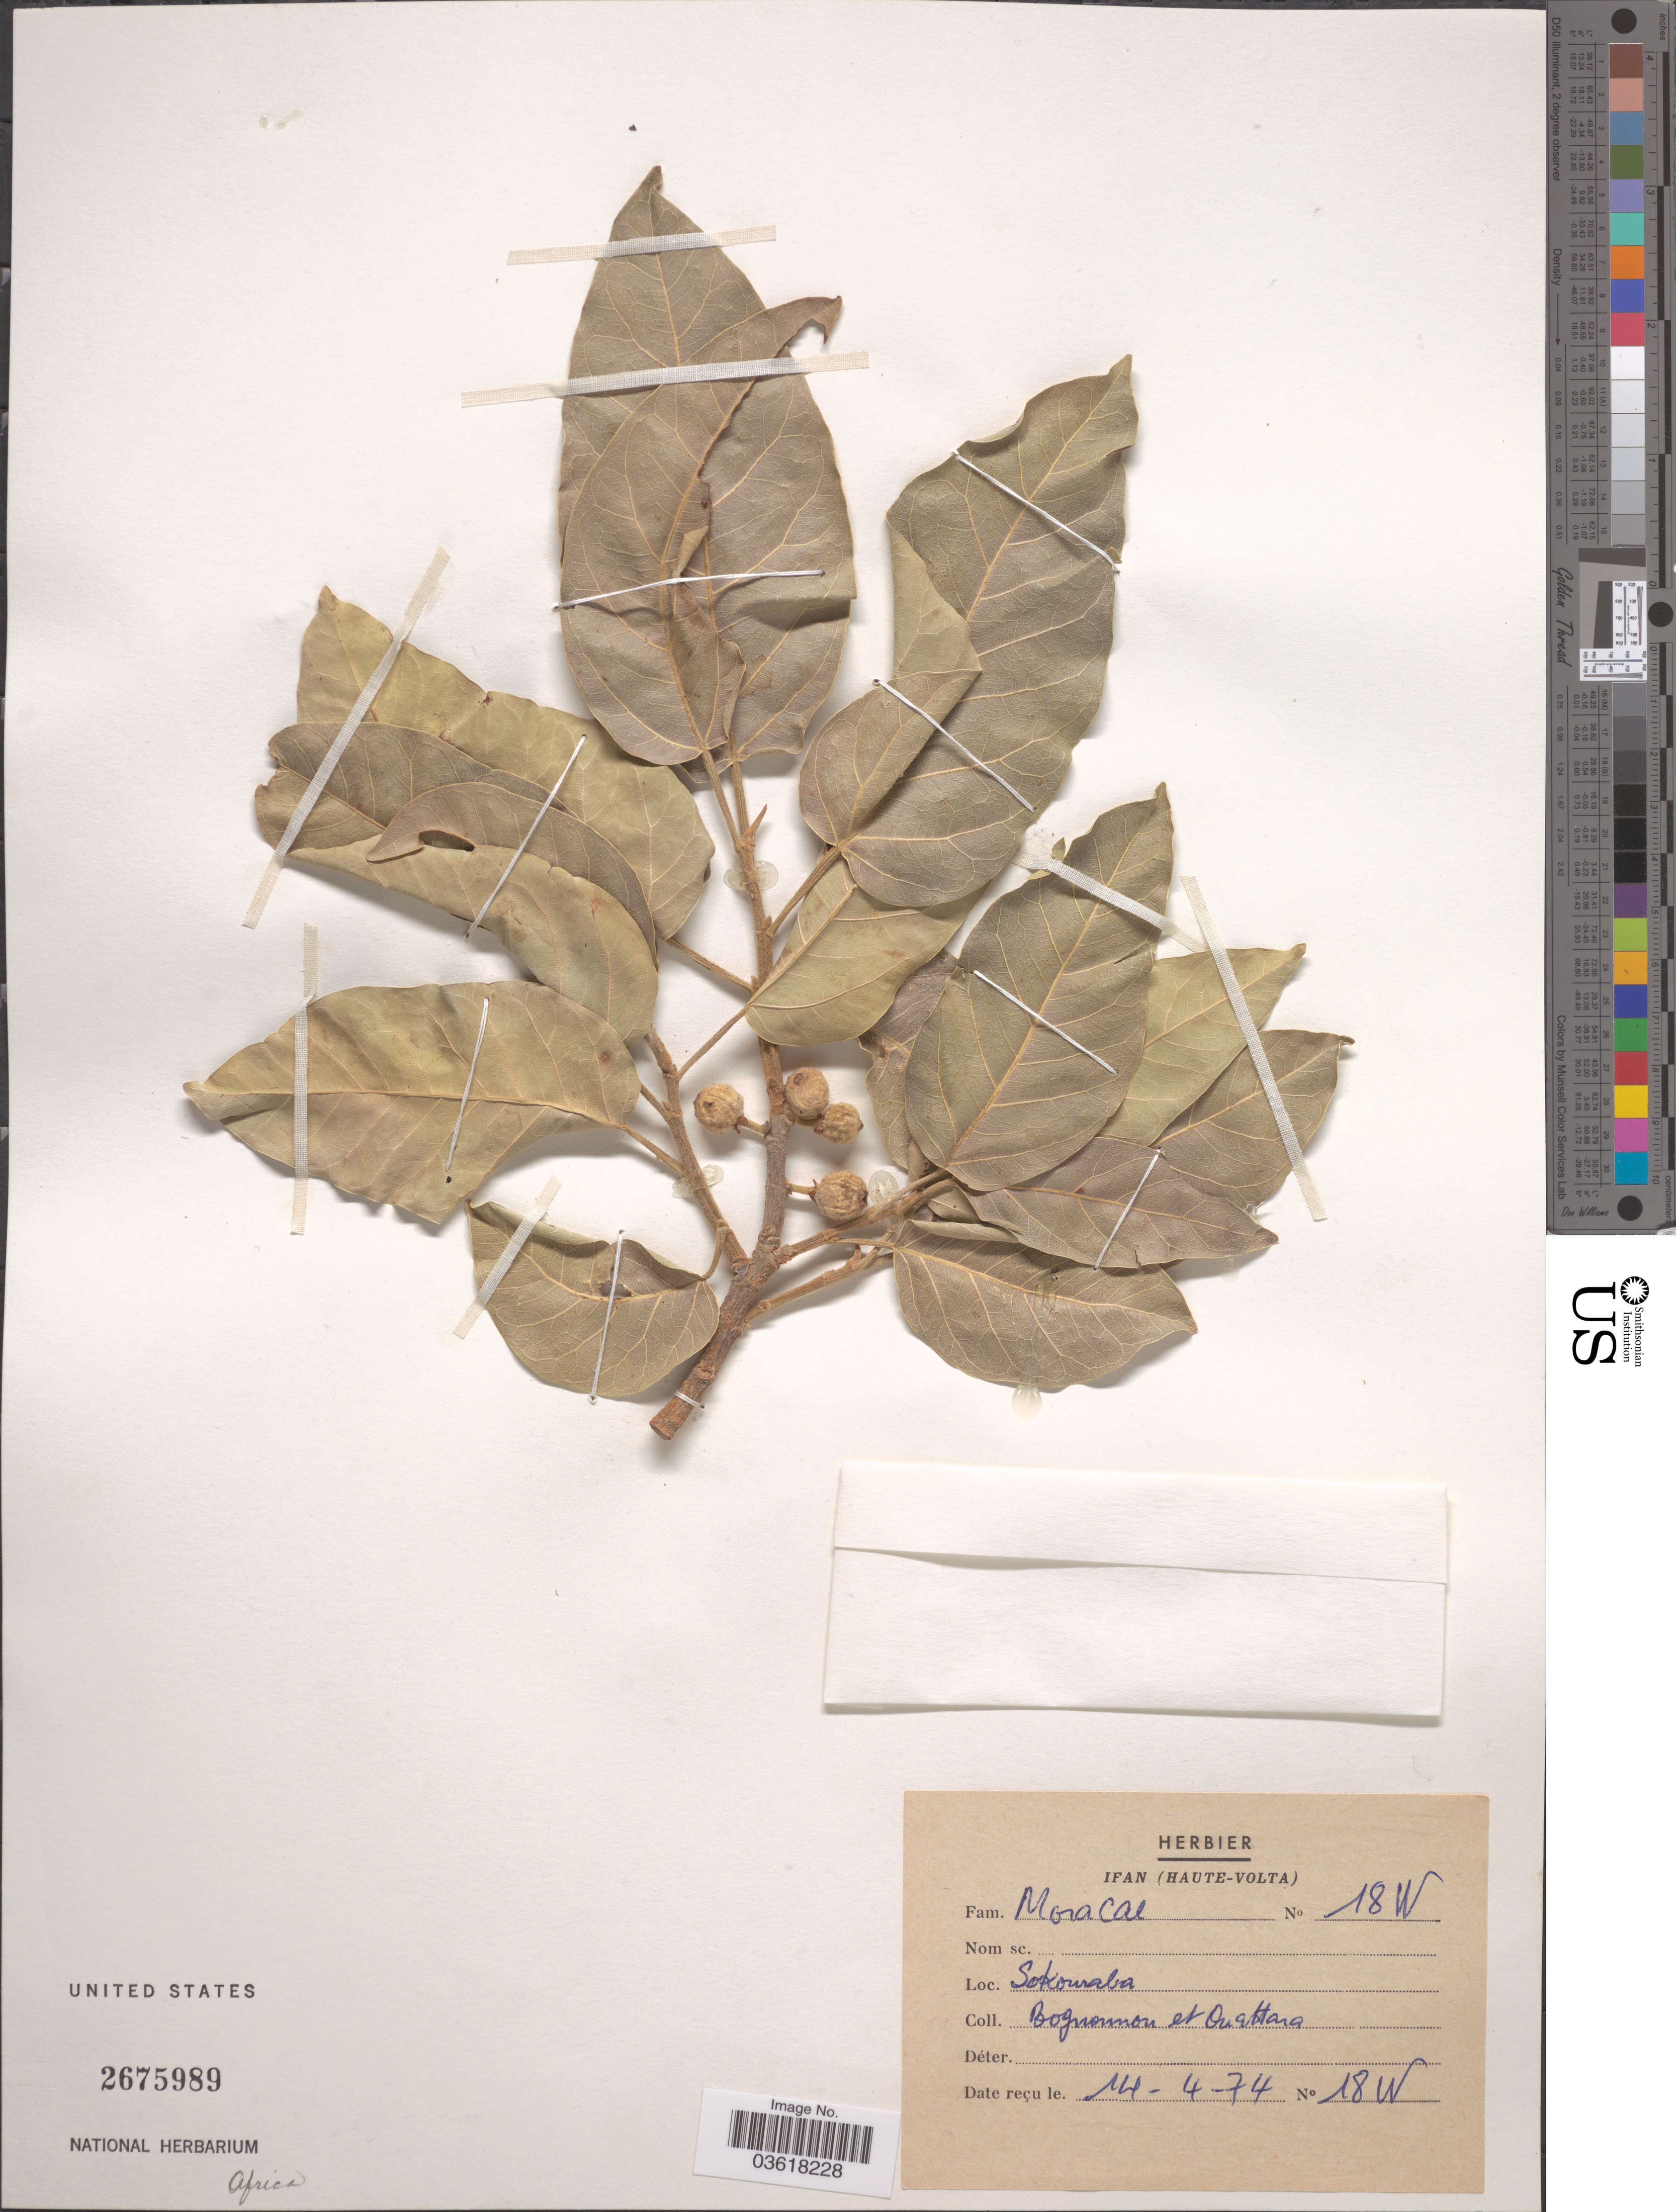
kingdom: Plantae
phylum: Tracheophyta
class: Magnoliopsida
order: Rosales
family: Moraceae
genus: Ficus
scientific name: Ficus sp.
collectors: Bognounon & Ouattara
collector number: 18W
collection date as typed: Transcribed d/m/y: 14/4/74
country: Burkina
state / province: Boucle du Mouhoun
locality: Sokouraba.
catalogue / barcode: US 2675989